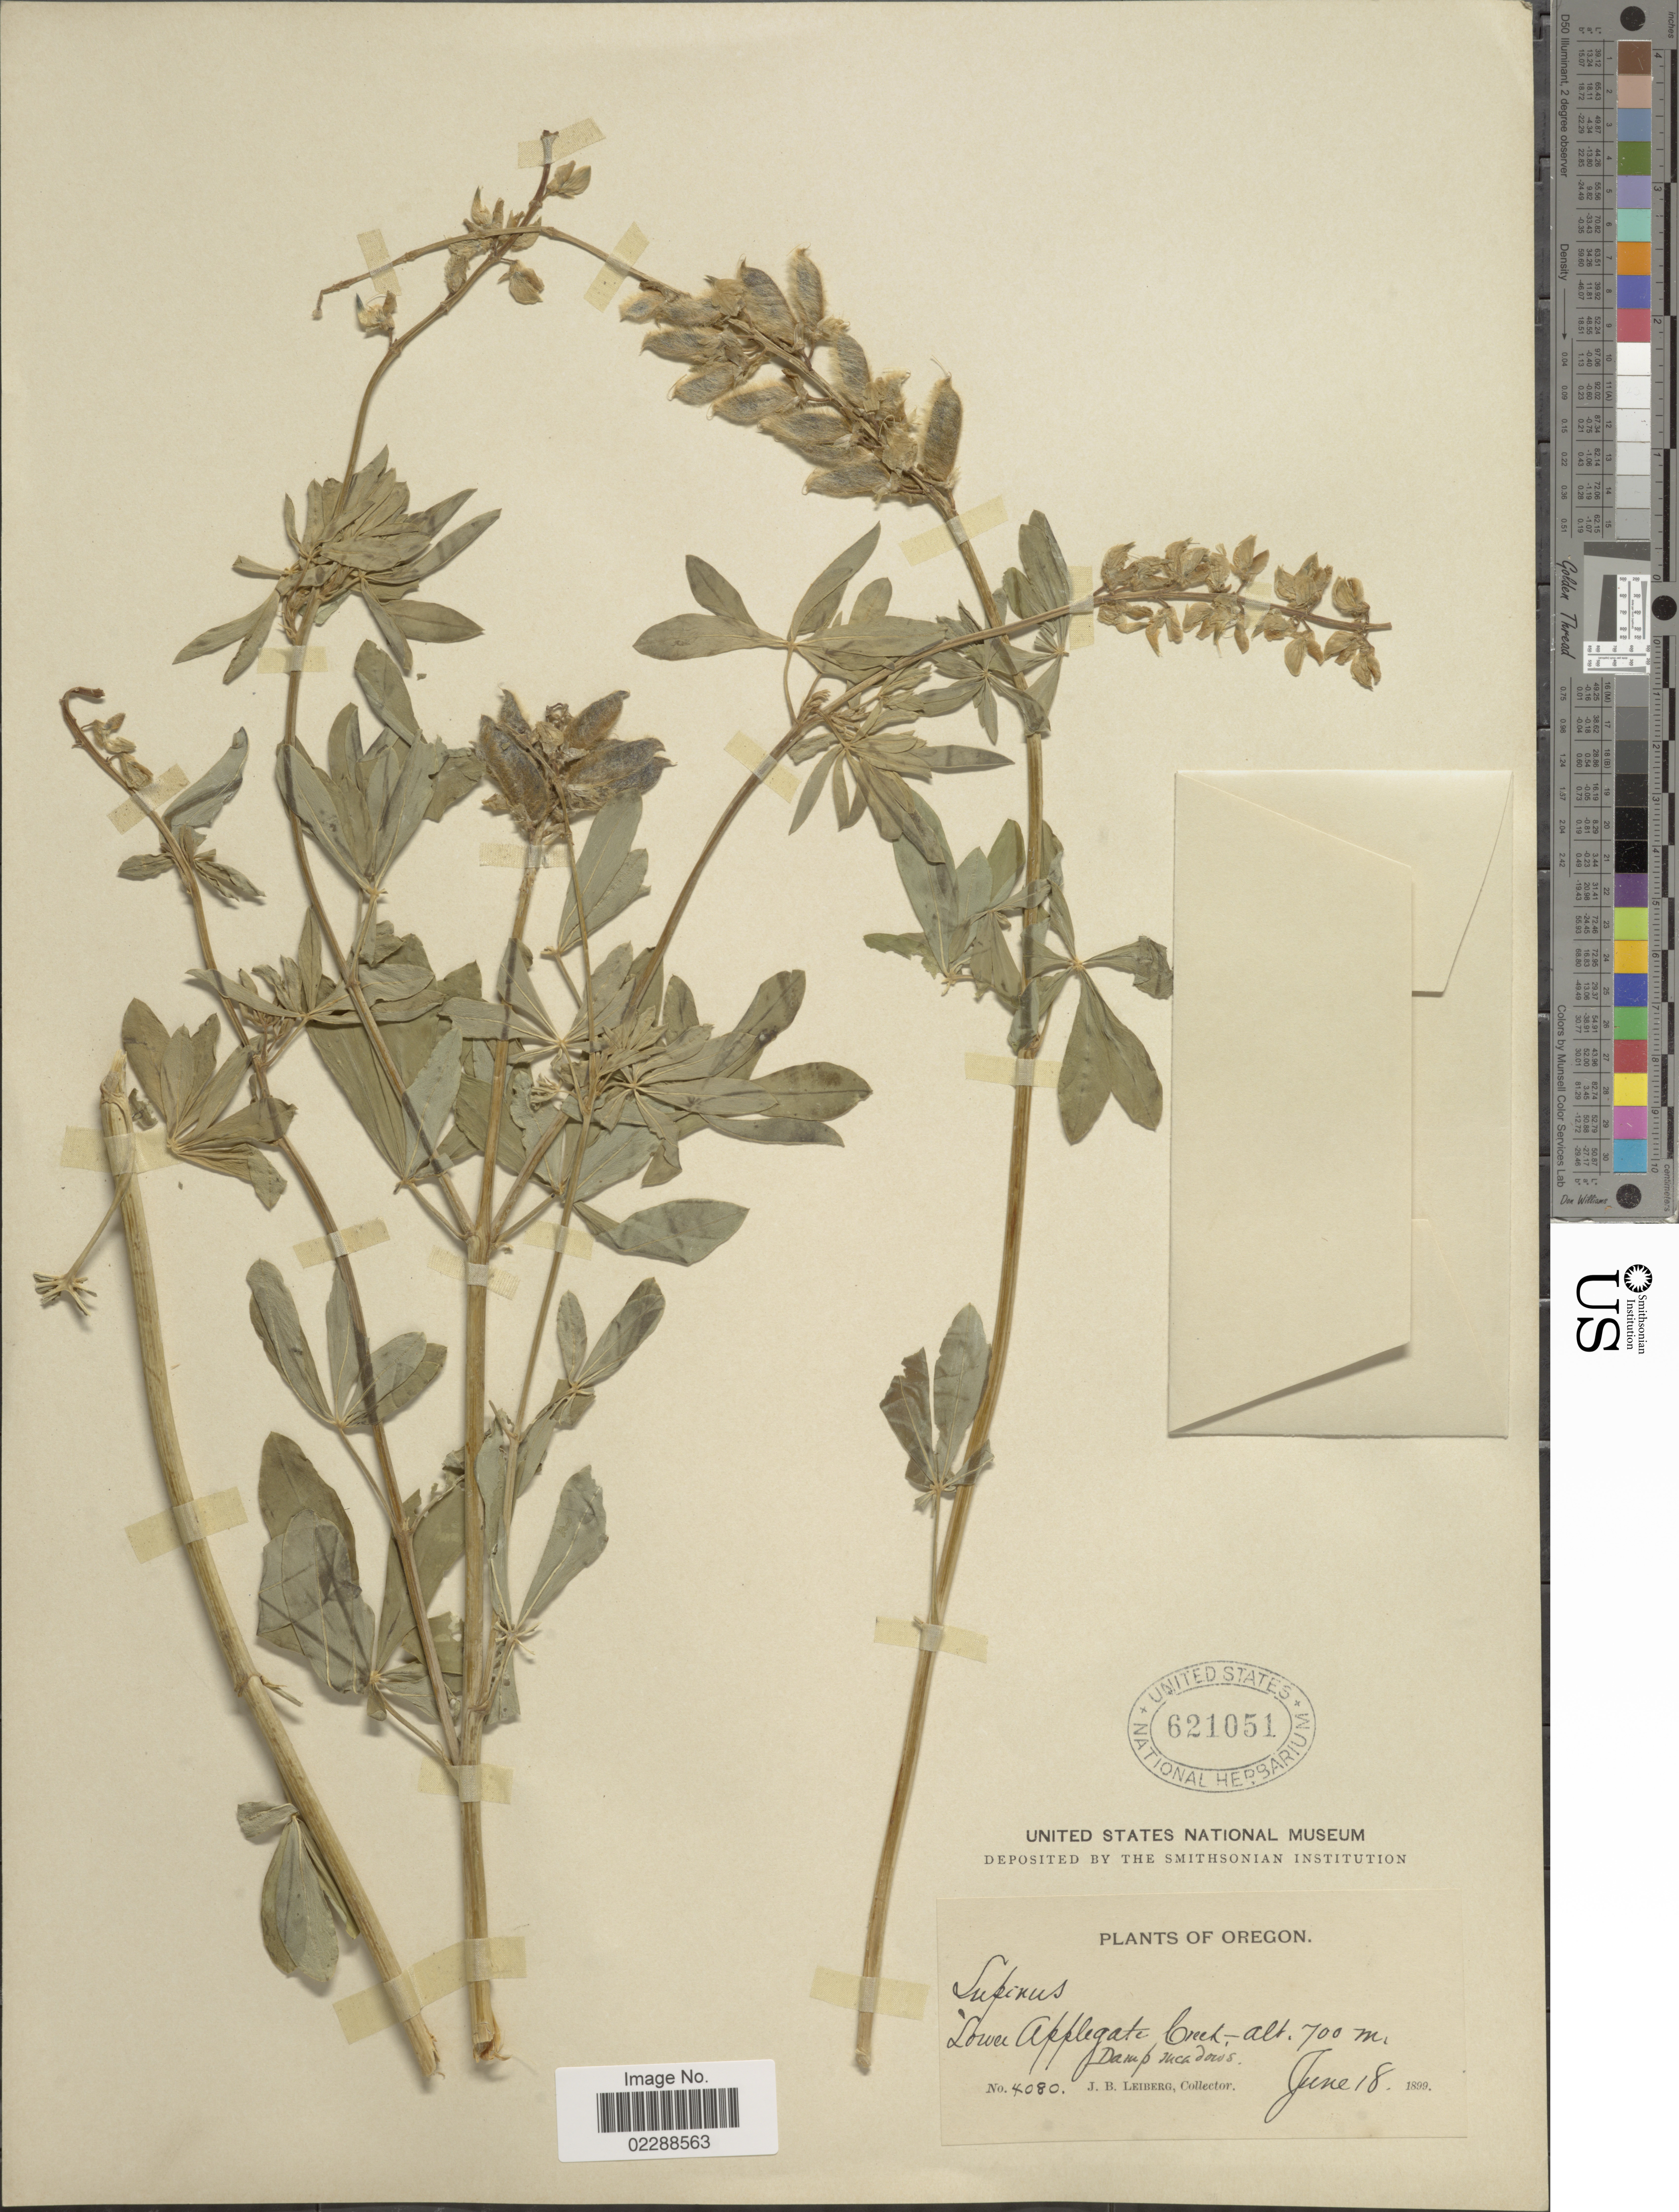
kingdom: Plantae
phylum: Tracheophyta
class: Magnoliopsida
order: Fabales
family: Fabaceae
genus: Lupinus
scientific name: Lupinus sp.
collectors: J. B. Leiberg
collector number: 4080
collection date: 1899-06-18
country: United States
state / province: Oregon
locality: Lower Applegate Creek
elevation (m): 700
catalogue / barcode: US 621051